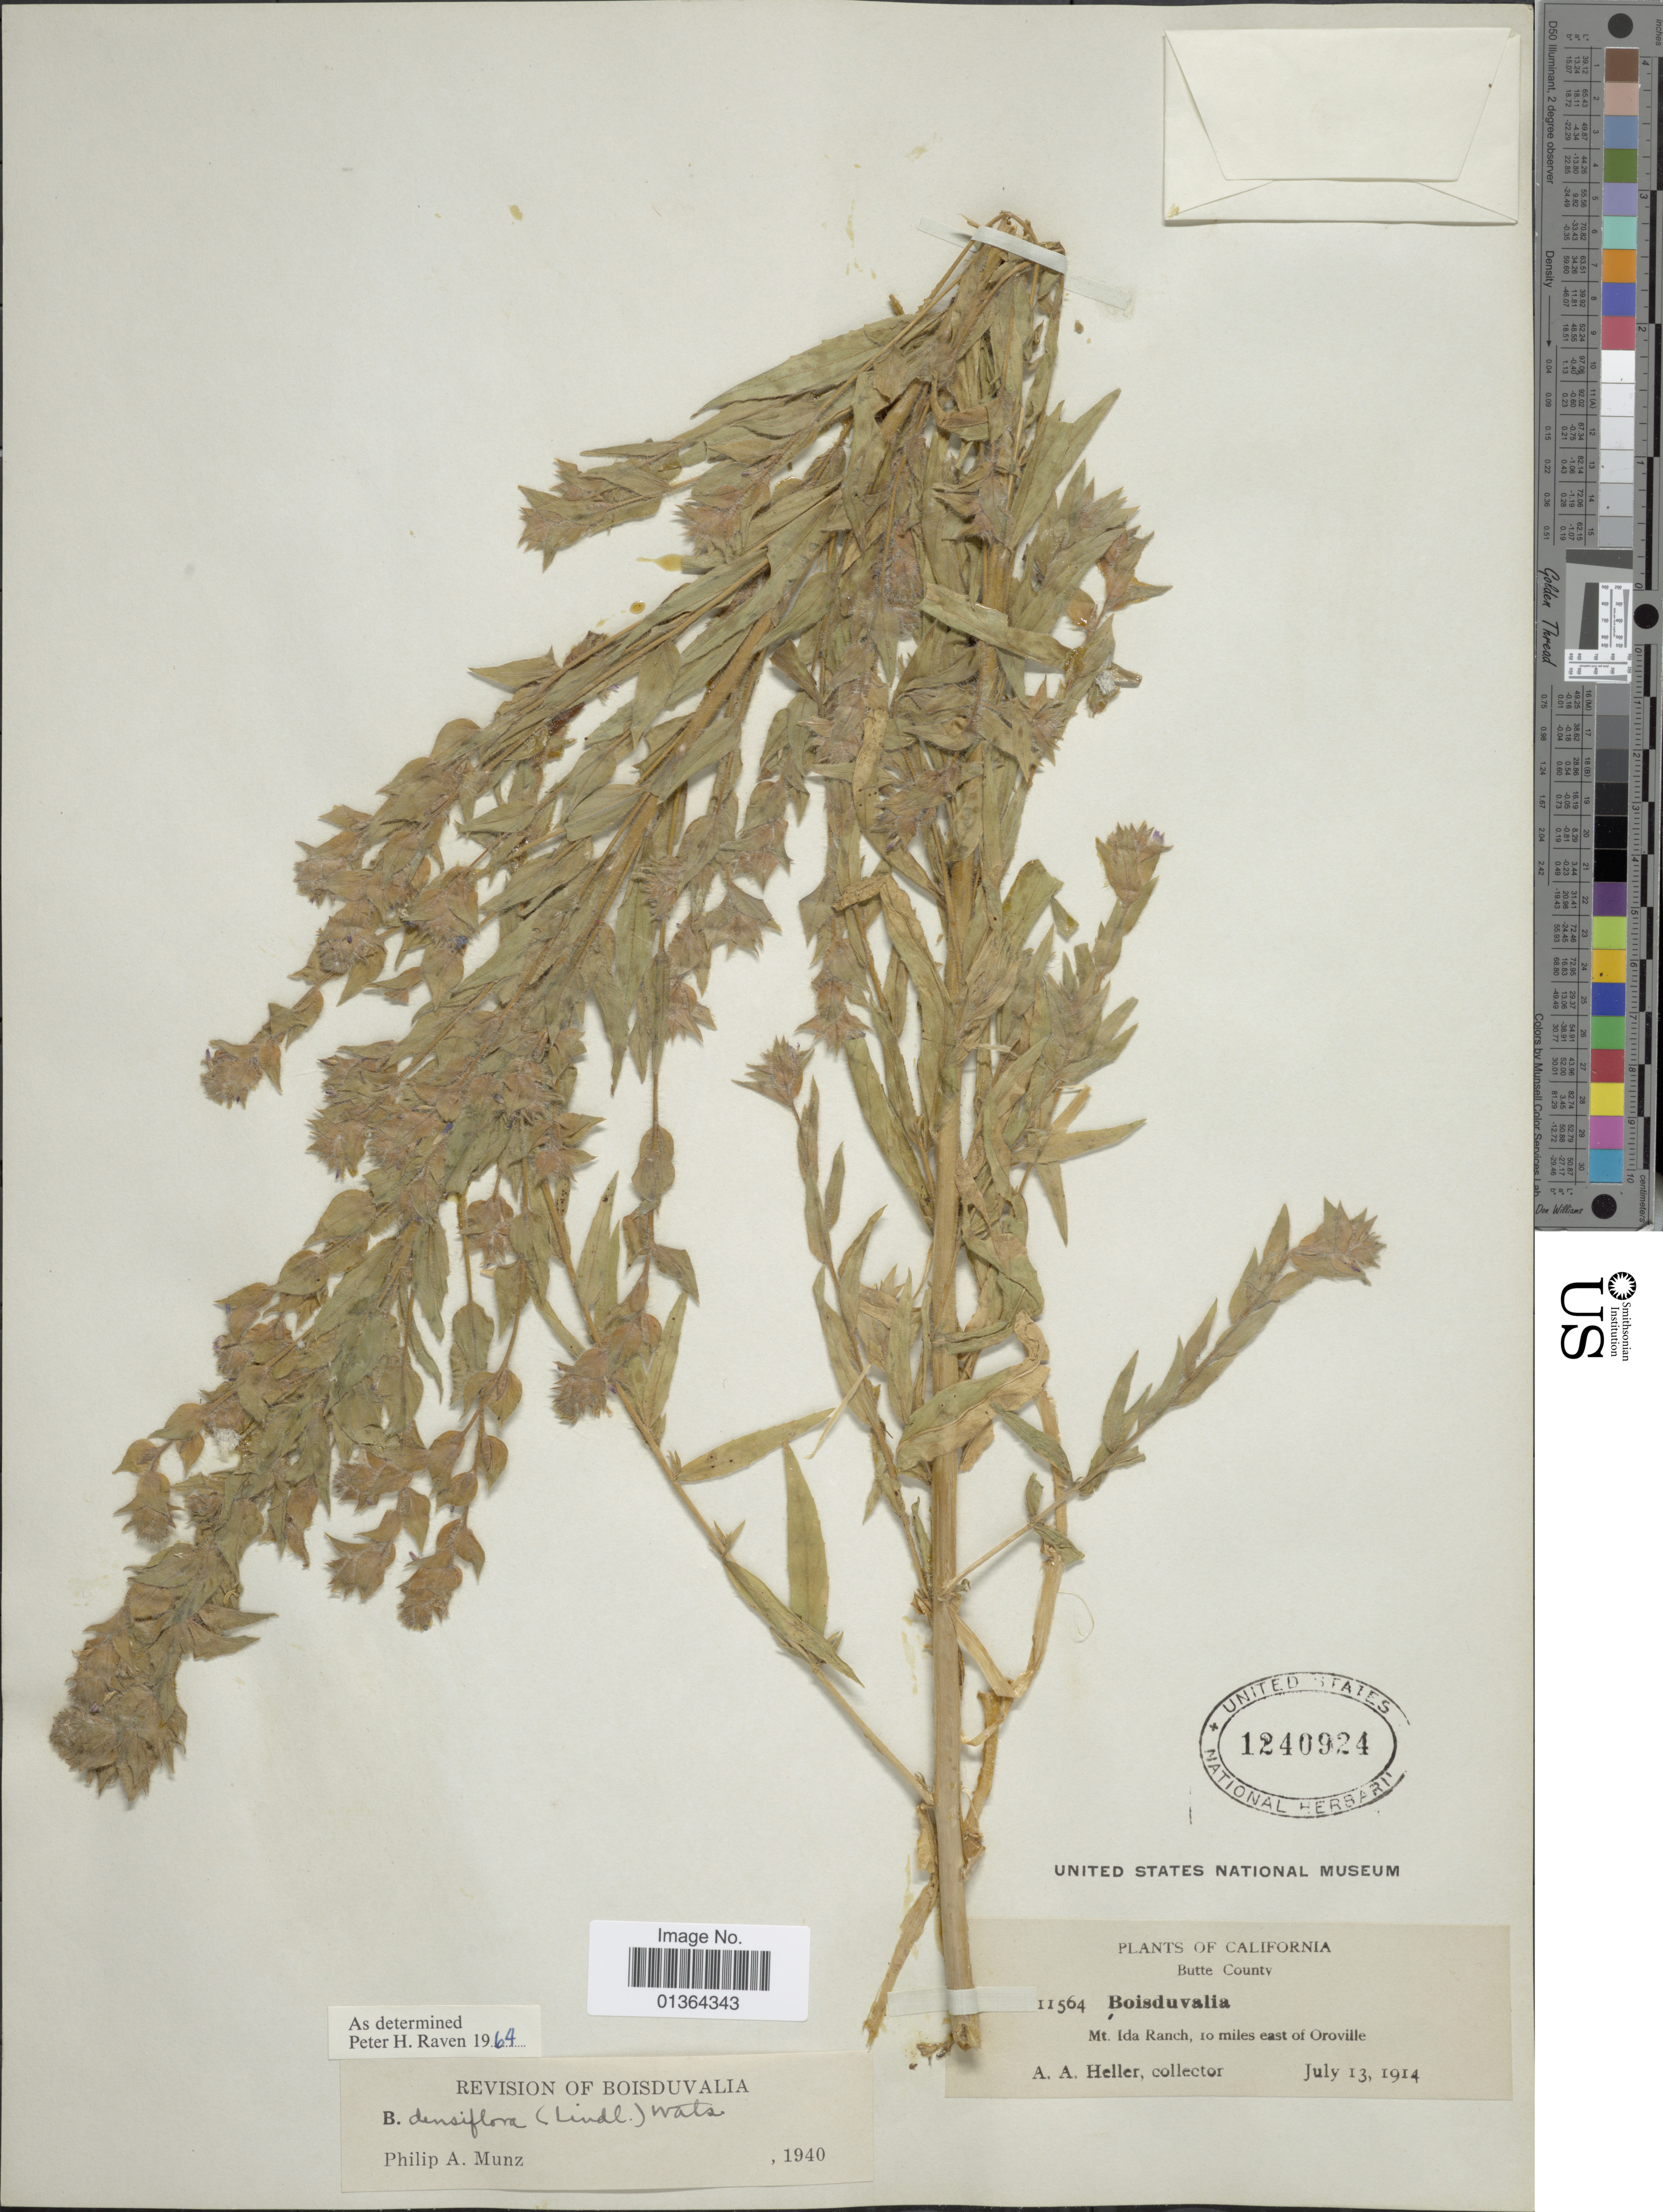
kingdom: Plantae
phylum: Tracheophyta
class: Magnoliopsida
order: Myrtales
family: Onagraceae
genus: Epilobium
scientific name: Epilobium densiflorum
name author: (Lindl.) Hoch & P.H. Raven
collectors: A. A. Heller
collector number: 11564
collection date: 1914-07-13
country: United States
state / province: California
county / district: Butte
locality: Butte County, Mt Ida Ranch, 10 miles east of Oroville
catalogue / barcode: US 1240924